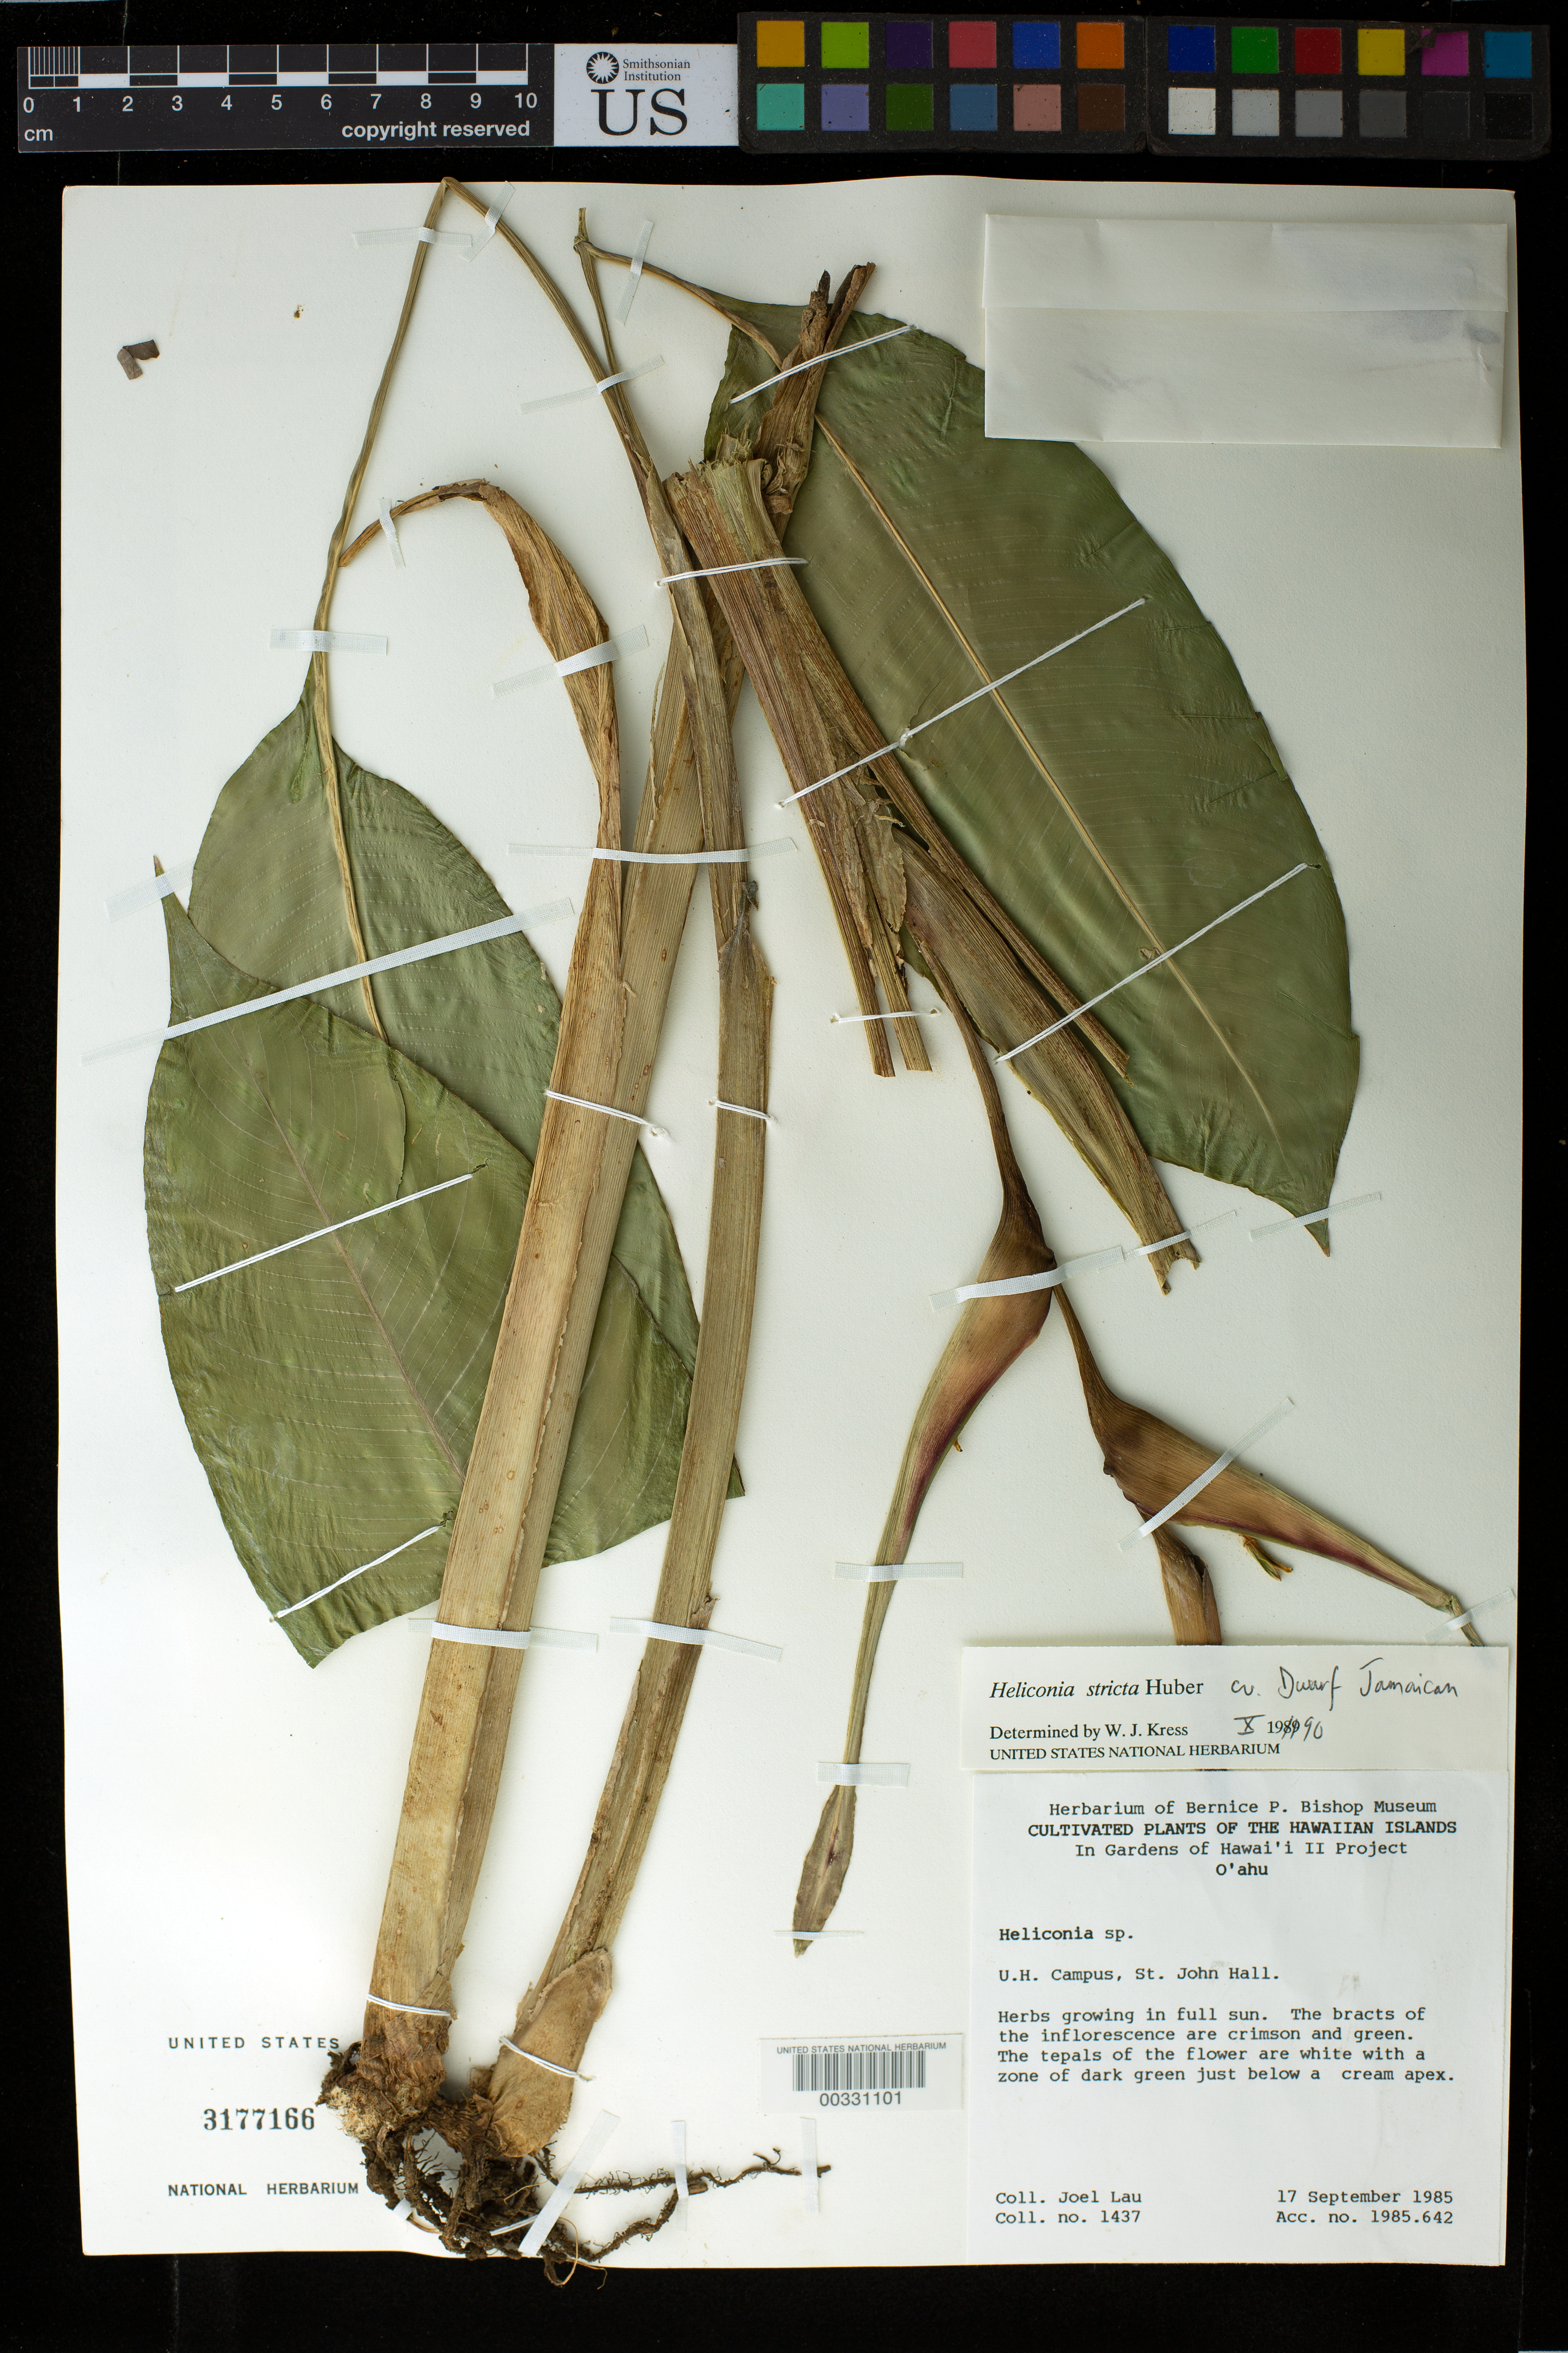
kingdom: Plantae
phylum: Tracheophyta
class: Liliopsida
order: Zingiberales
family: Heliconiaceae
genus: Heliconia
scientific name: Heliconia stricta 'Dwarf Jamaican'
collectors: J. Lau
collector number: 1437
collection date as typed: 17 Sep 1985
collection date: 1985-09-17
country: United States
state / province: Florida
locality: Southern Florida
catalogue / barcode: US 3177166